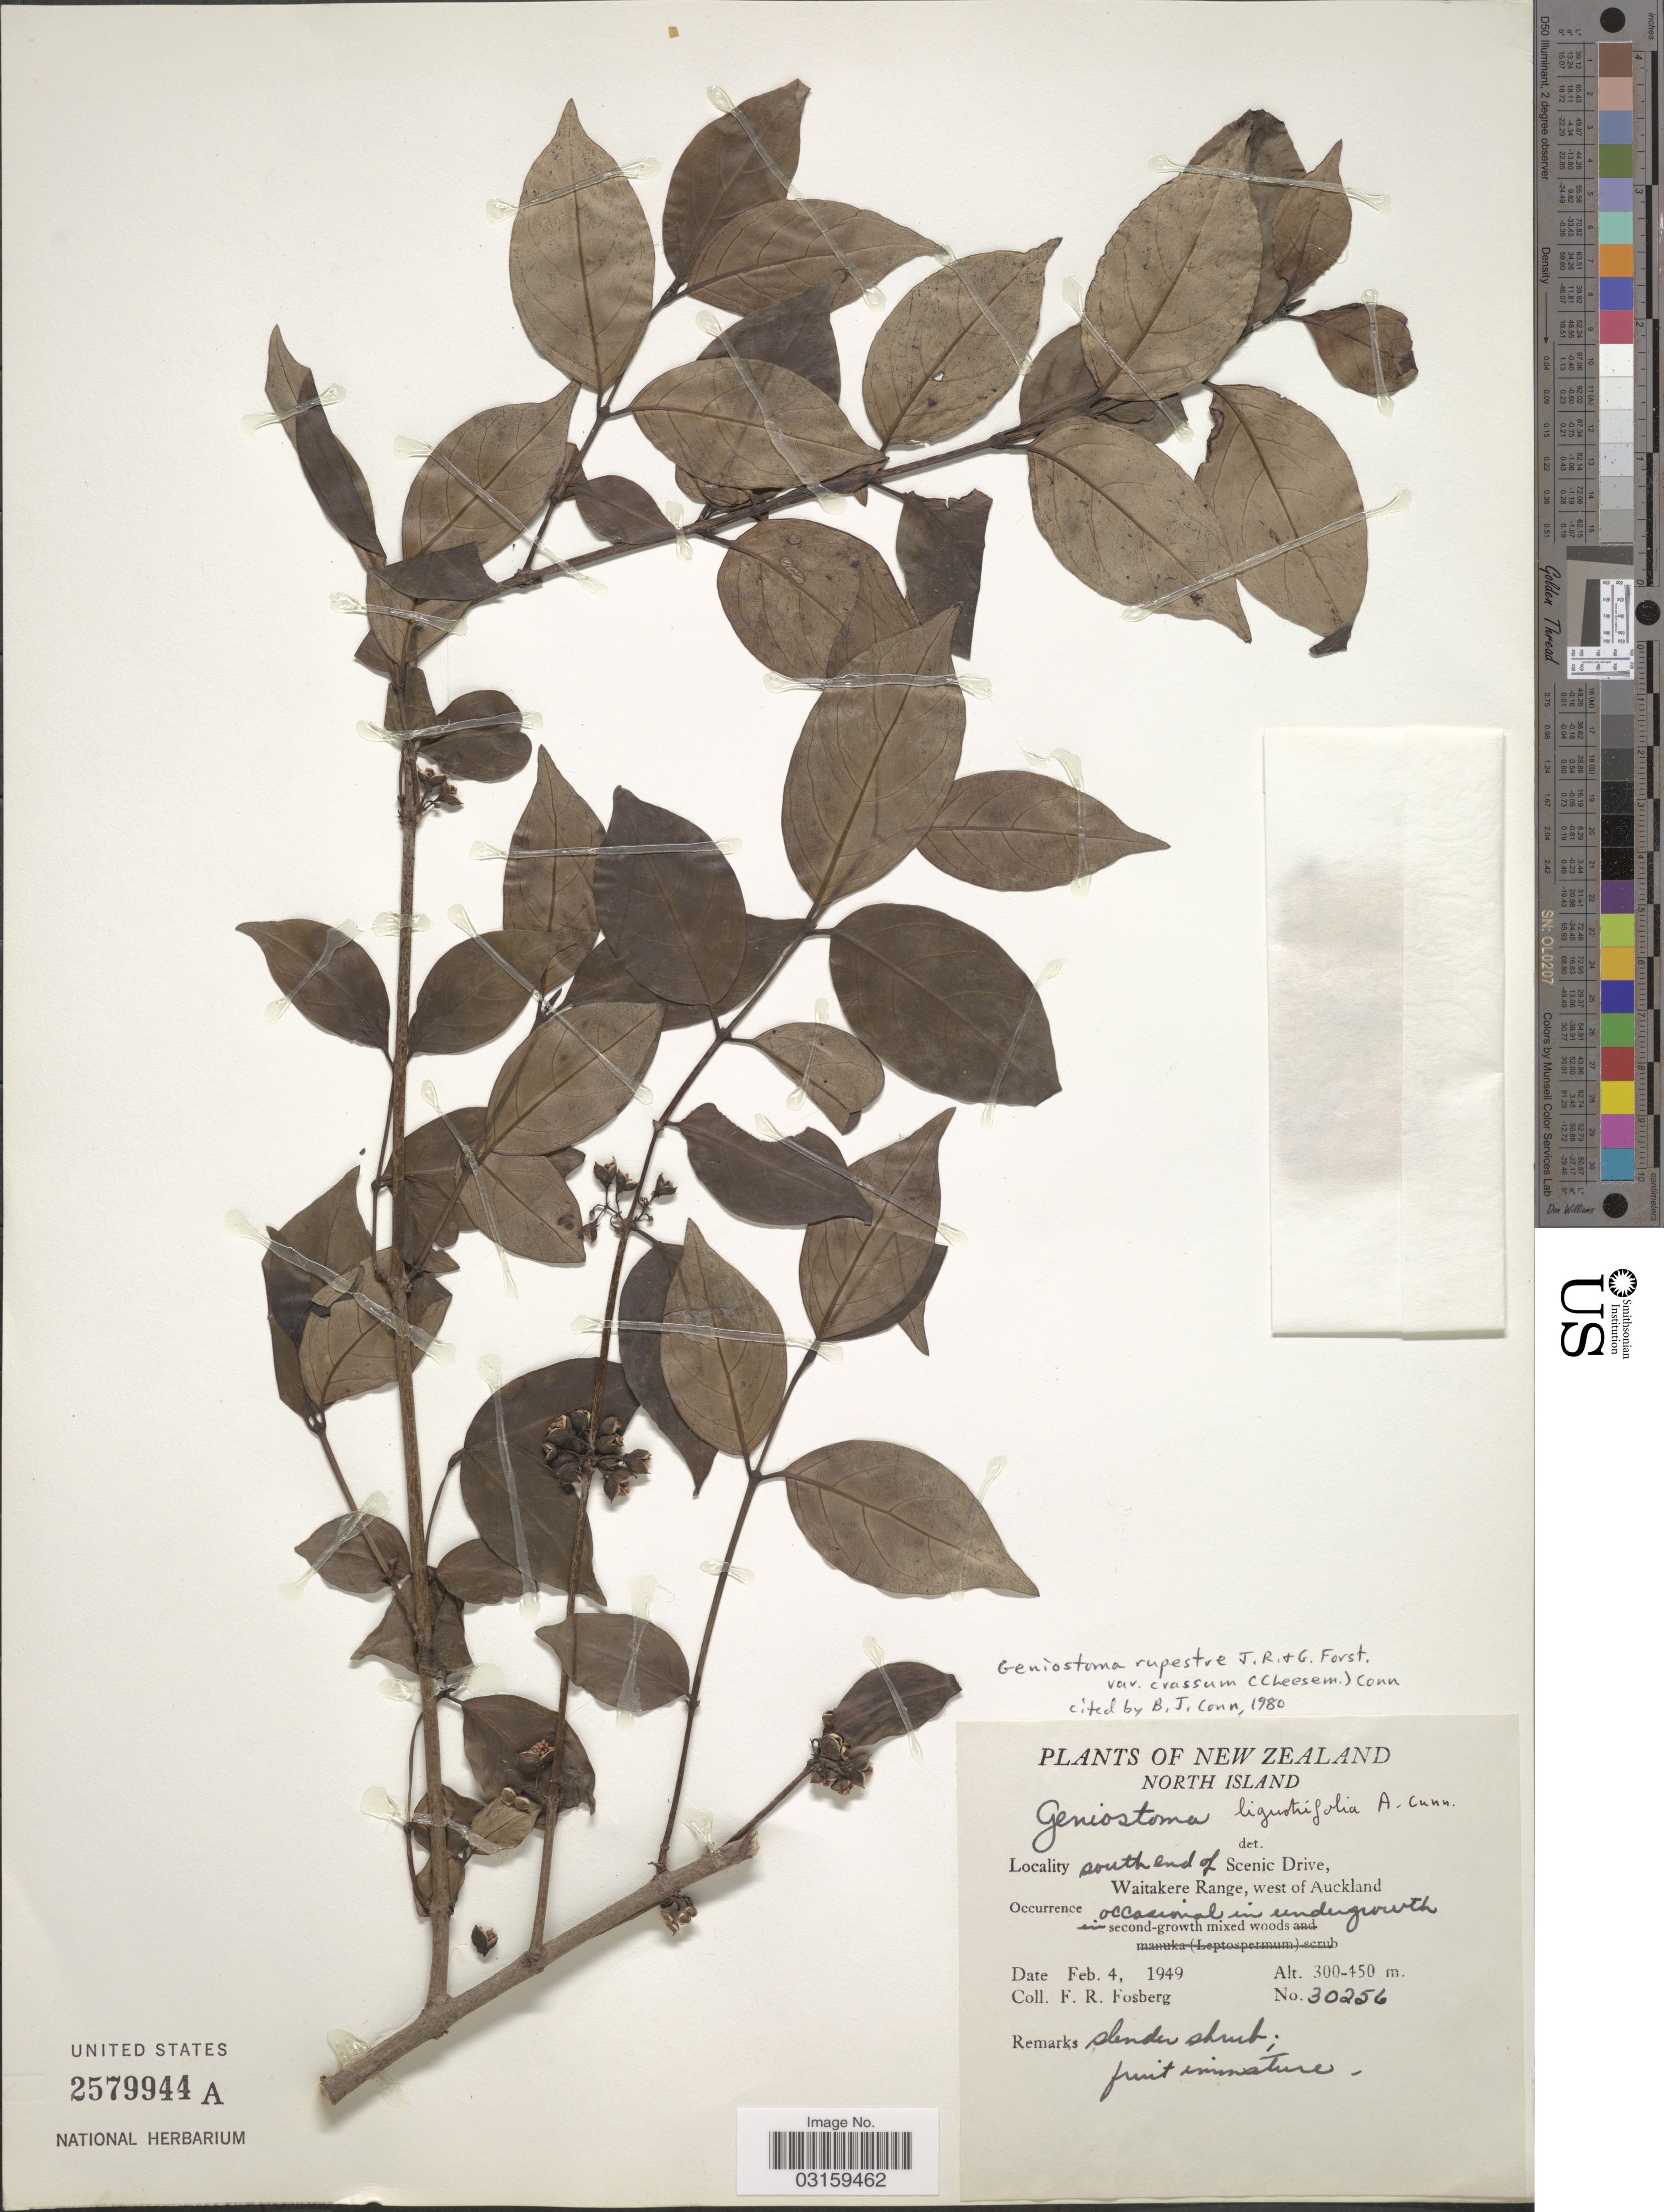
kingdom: Plantae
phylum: Tracheophyta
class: Magnoliopsida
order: Gentianales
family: Loganiaceae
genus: Geniostoma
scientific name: Geniostoma rupestre var. crassum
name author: J.R. Forst. & G. Forst.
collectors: F. R. Fosberg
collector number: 30256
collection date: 1949-02-04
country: New Zealand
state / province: Auckland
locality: North Island. South end of Scenic Drive, Waitakere Range, west of Auckland.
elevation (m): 300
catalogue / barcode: US 2579944A